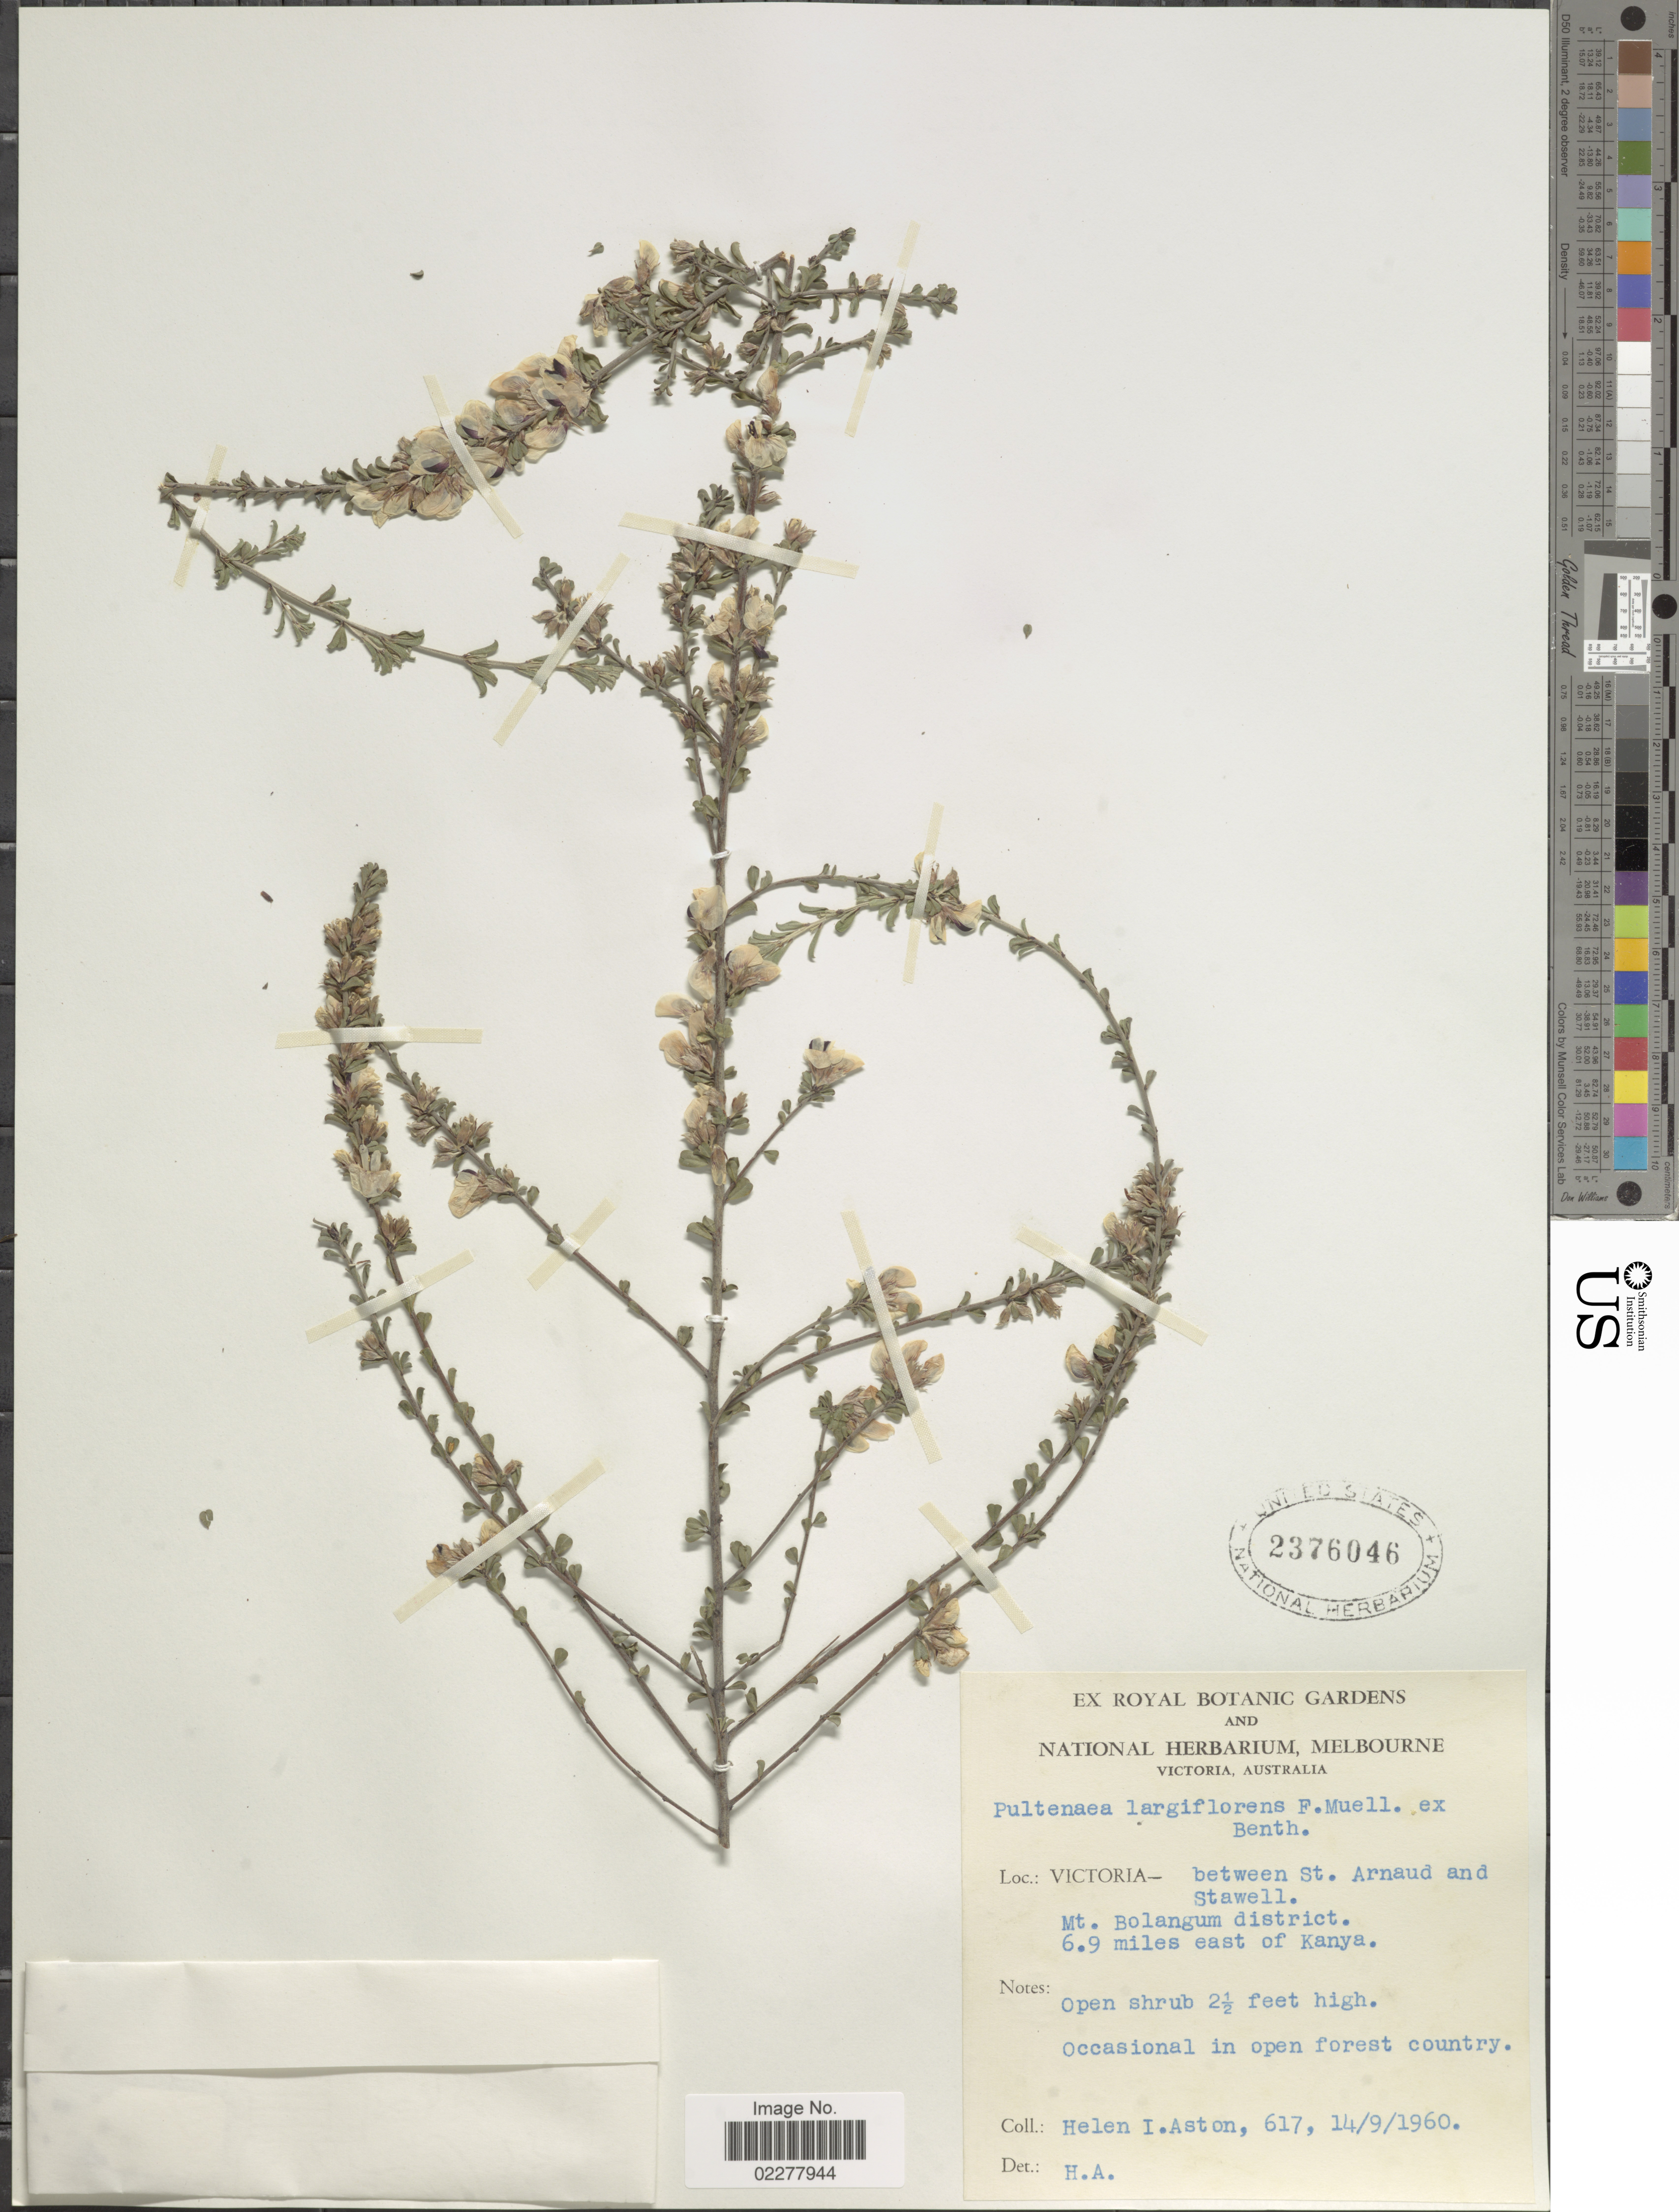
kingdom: Plantae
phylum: Tracheophyta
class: Magnoliopsida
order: Fabales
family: Fabaceae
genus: Pultenaea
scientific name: Pultenaea largiflorens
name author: Benth.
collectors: H. I. Aston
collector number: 617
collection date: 1960-09-14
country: Australia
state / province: Victoria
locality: Victoria - between St. Arnaud and Stawell. Mt. Bolangum district. 6.9 miles east of Kanya.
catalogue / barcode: US 2376046